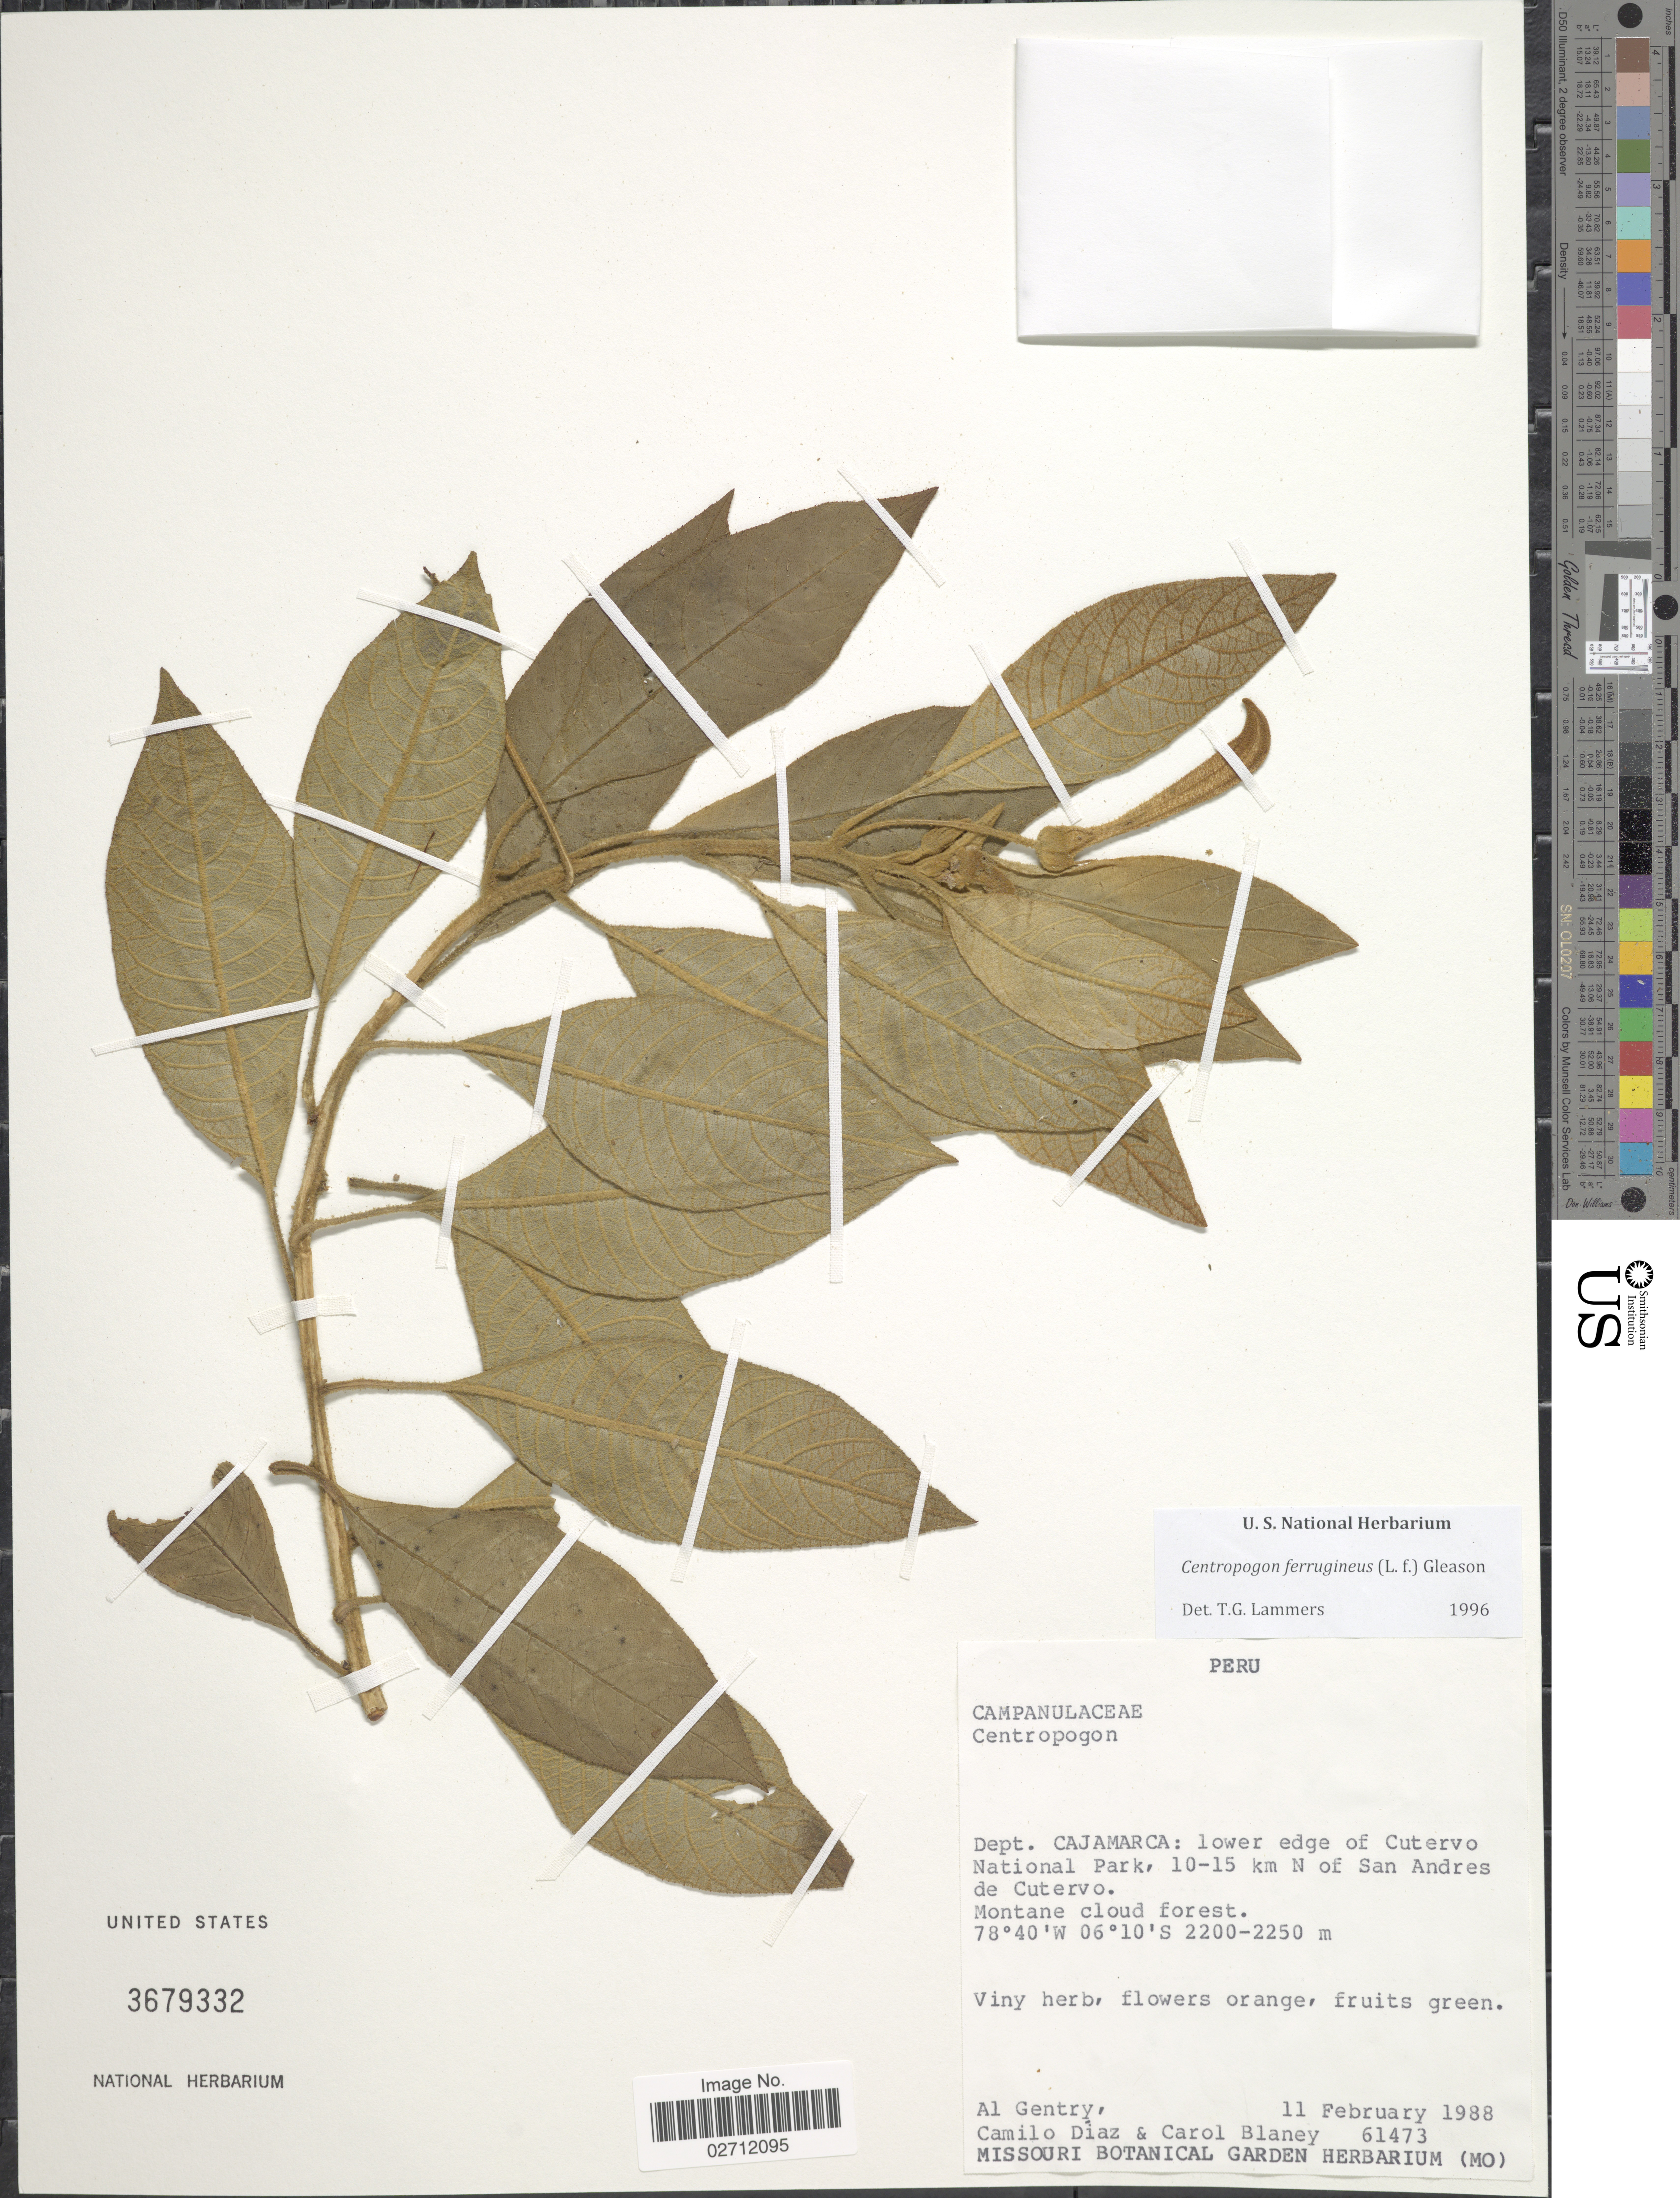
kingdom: Plantae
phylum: Tracheophyta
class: Magnoliopsida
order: Asterales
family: Campanulaceae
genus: Centropogon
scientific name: Centropogon ferrugineus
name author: (L. f.) Gleason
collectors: A. H. Gentry, C. Díaz & C. Blaney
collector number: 61473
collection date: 1988-02-11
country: Peru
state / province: Cajamarca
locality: Lower edge of Cutervo National Park, 10-15 km N of San Andres de Cutervo.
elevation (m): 2200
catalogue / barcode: US 3679332